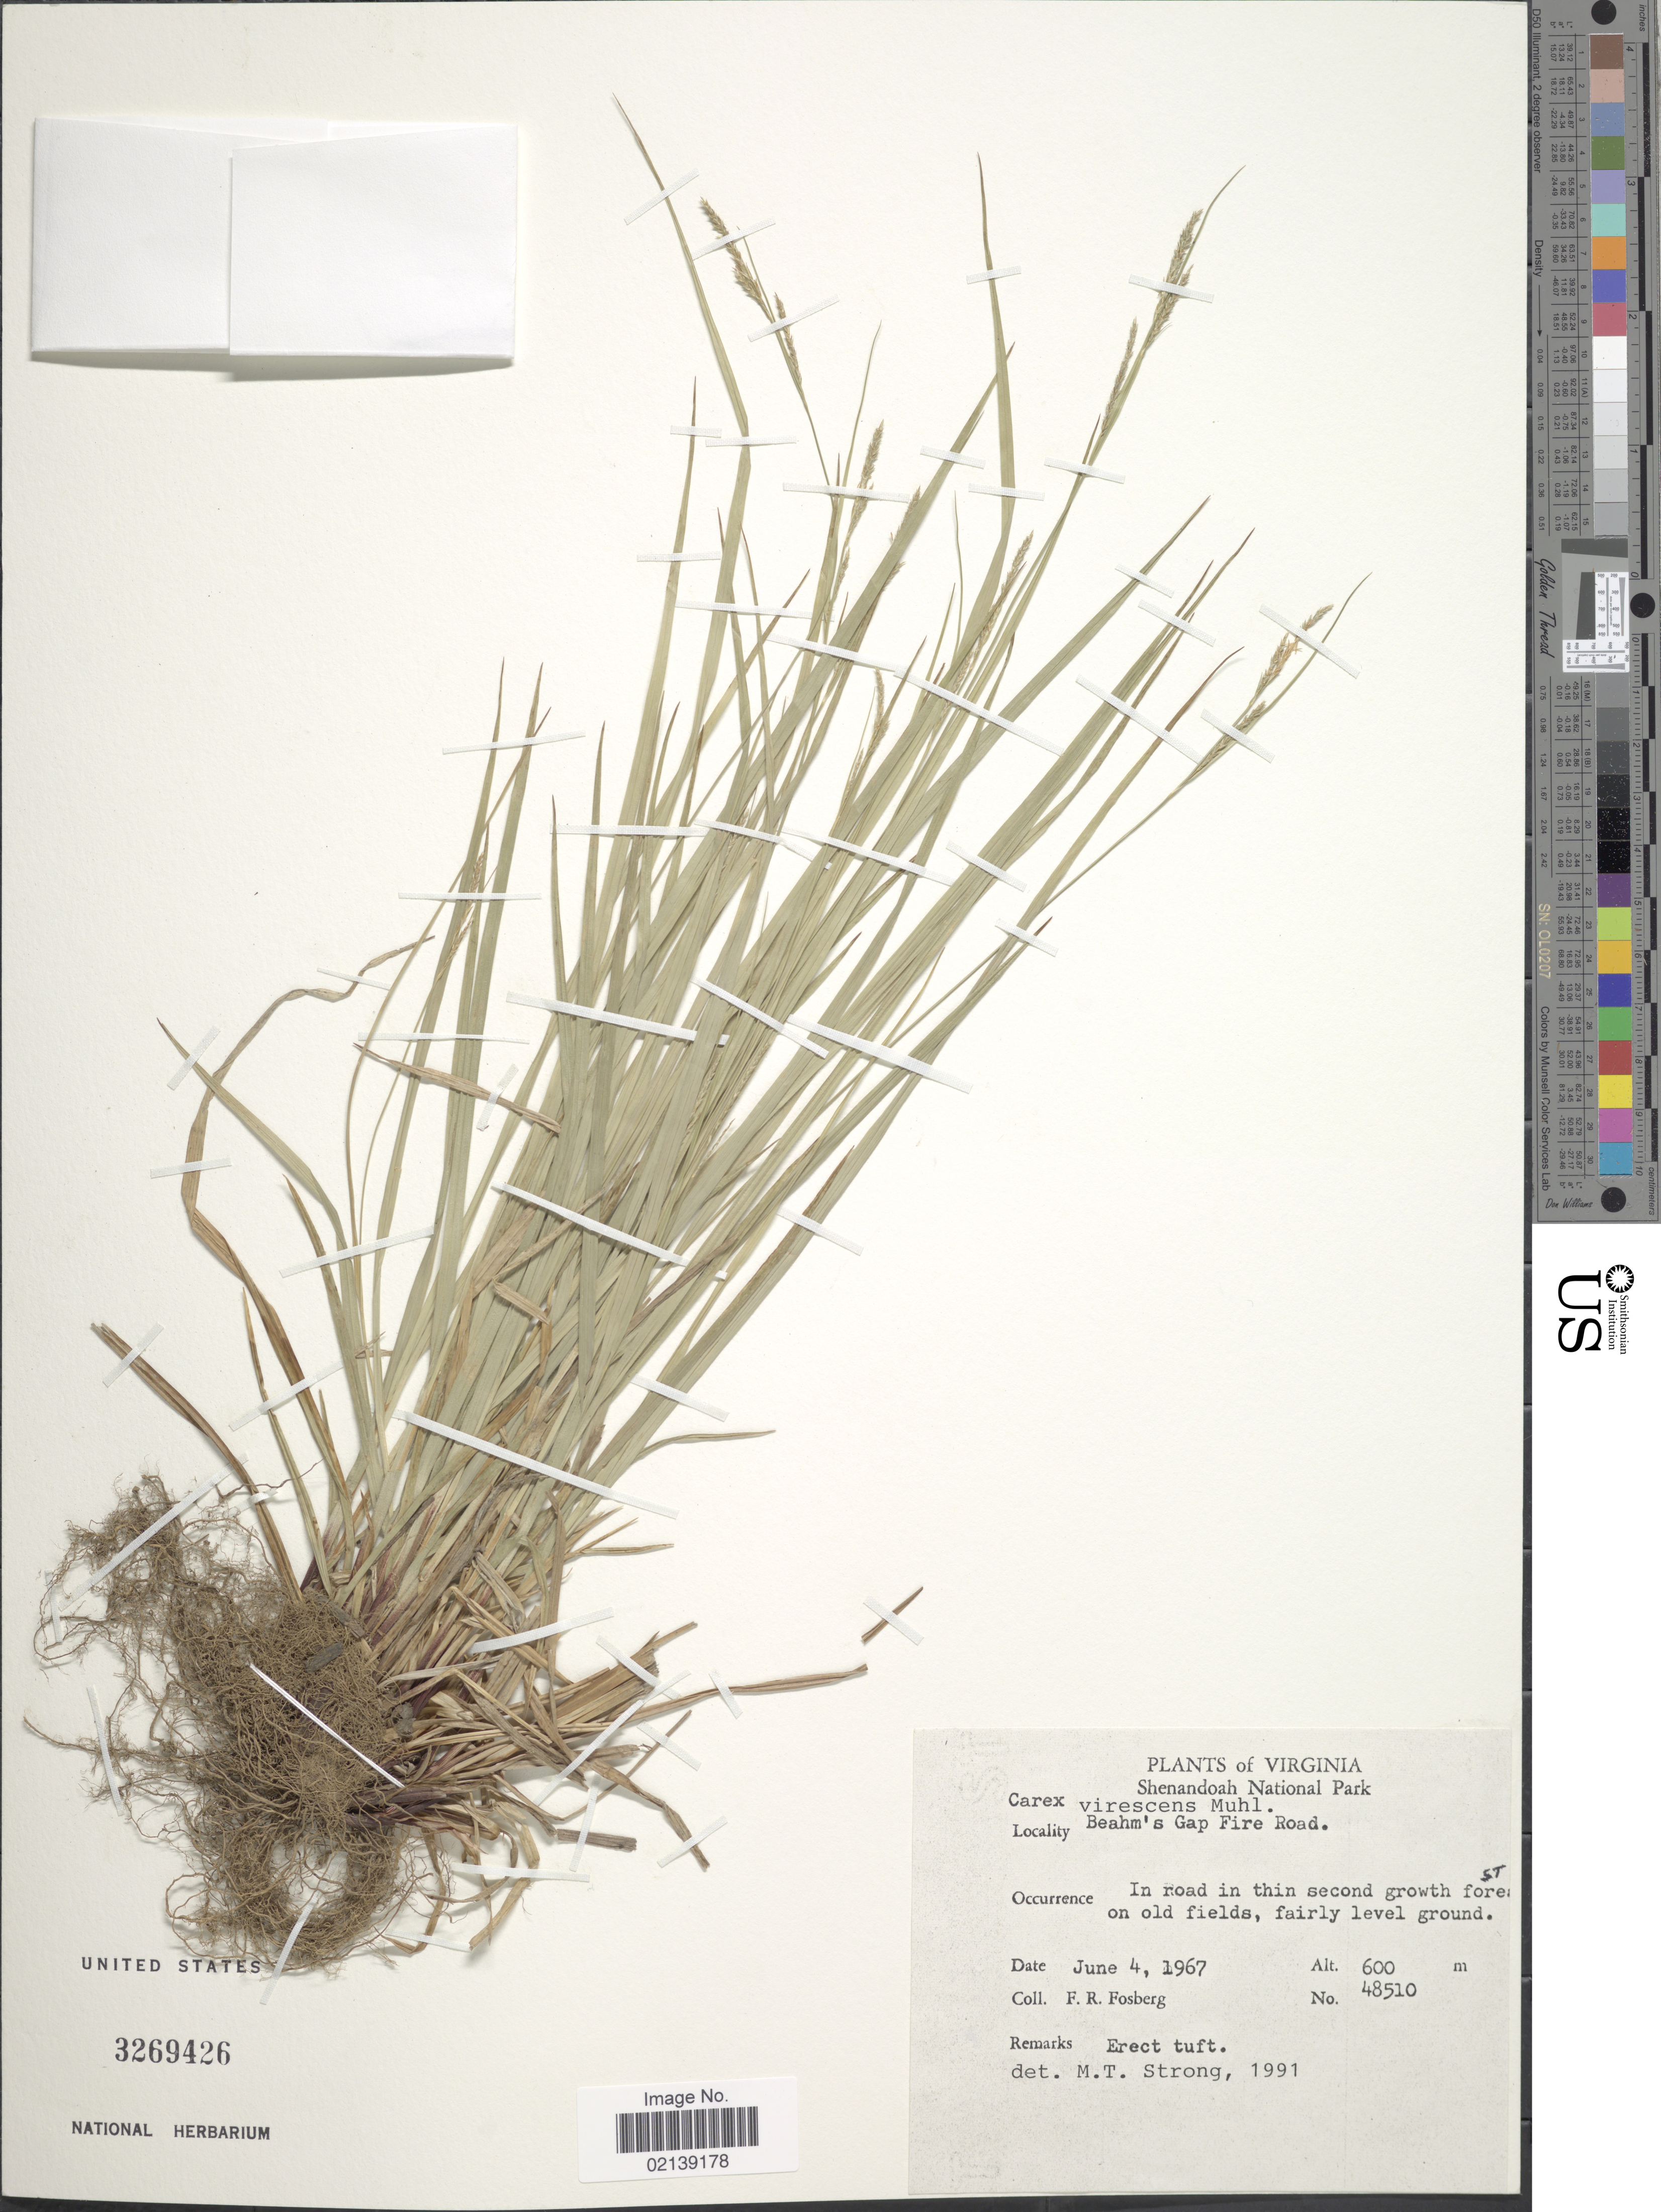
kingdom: Plantae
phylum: Tracheophyta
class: Liliopsida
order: Poales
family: Cyperaceae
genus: Carex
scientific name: Carex virescens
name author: Muhl. ex Willd.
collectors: F. R. Fosberg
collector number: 48510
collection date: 1967-06-04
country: United States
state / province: Virginia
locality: Shenadoah National Park, Beahm's Gap Fire Road, in road in thin second growth forest on old fields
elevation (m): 600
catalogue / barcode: US 3269426